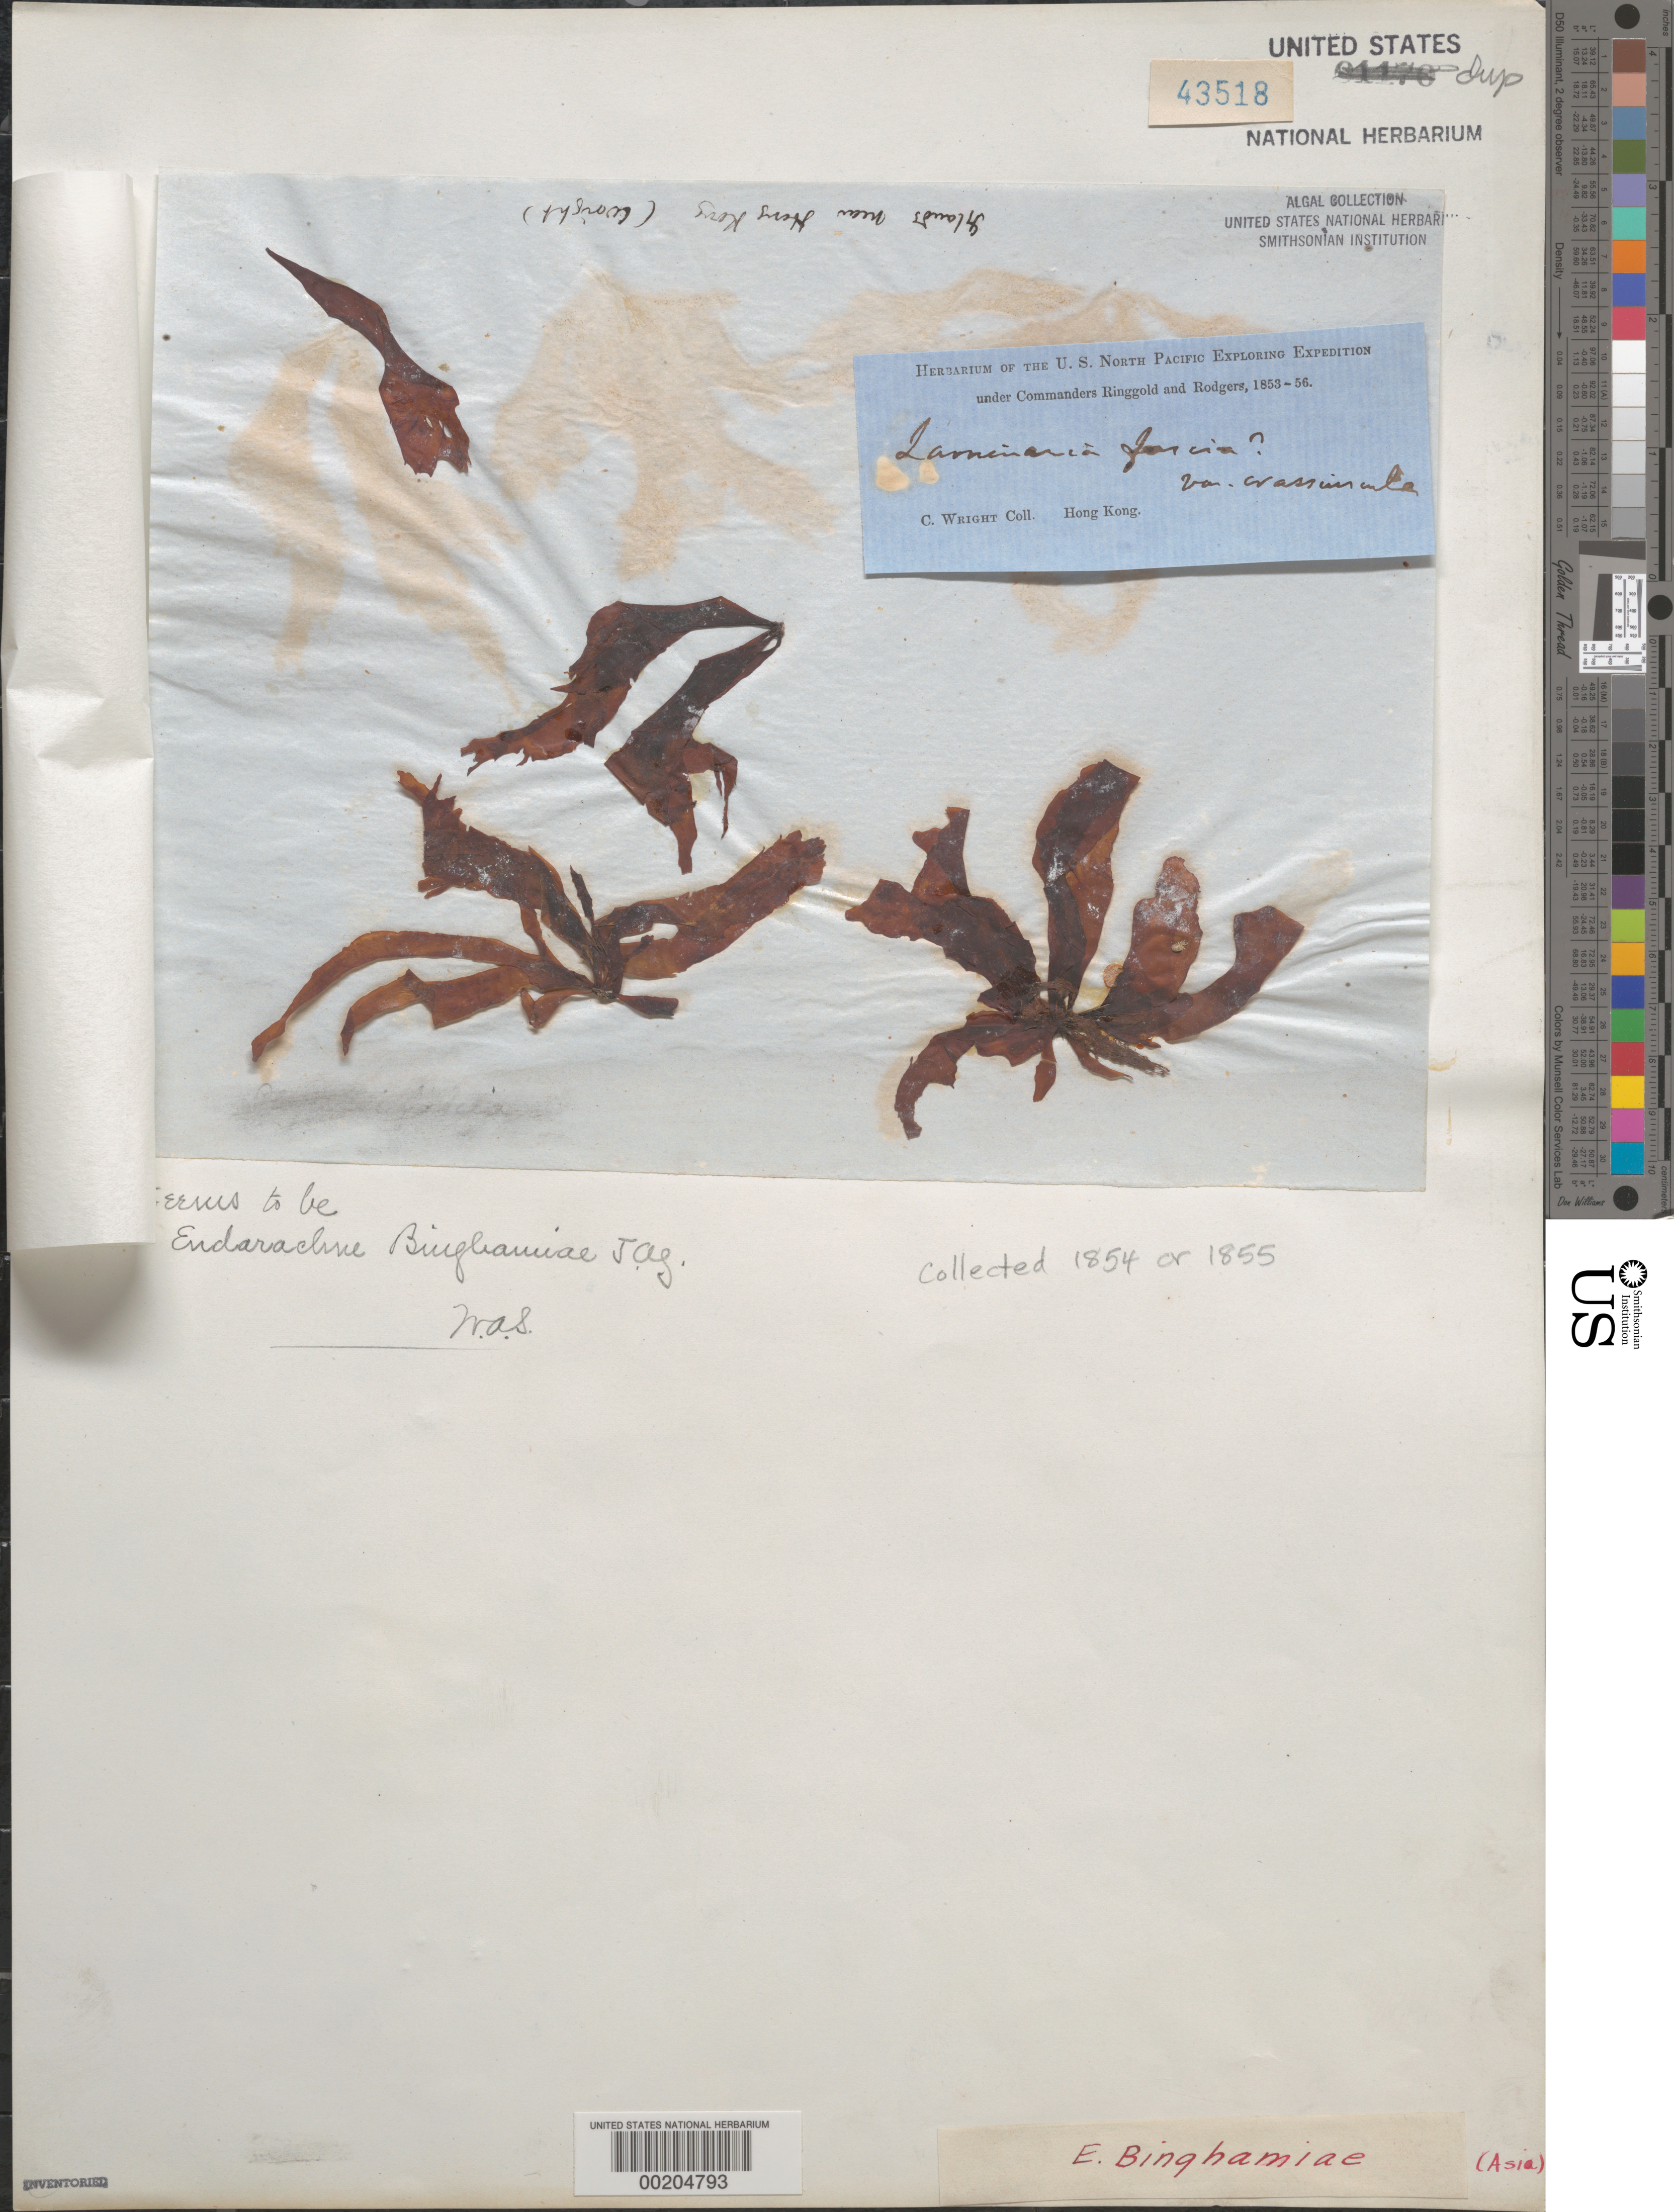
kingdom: Chromista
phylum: Ochrophyta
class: Phaeophyceae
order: Scytosiphonales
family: Scytosiphonaceae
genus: Petalonia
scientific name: Petalonia binghamiae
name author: (J. Agardh) K.L.Vinogr.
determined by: Algae name updating Project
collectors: C. Wright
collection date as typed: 1854 OR -- --- 1855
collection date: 1854 or 1855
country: China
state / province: Hong Kong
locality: Islands near Hong Kong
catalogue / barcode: US 43518